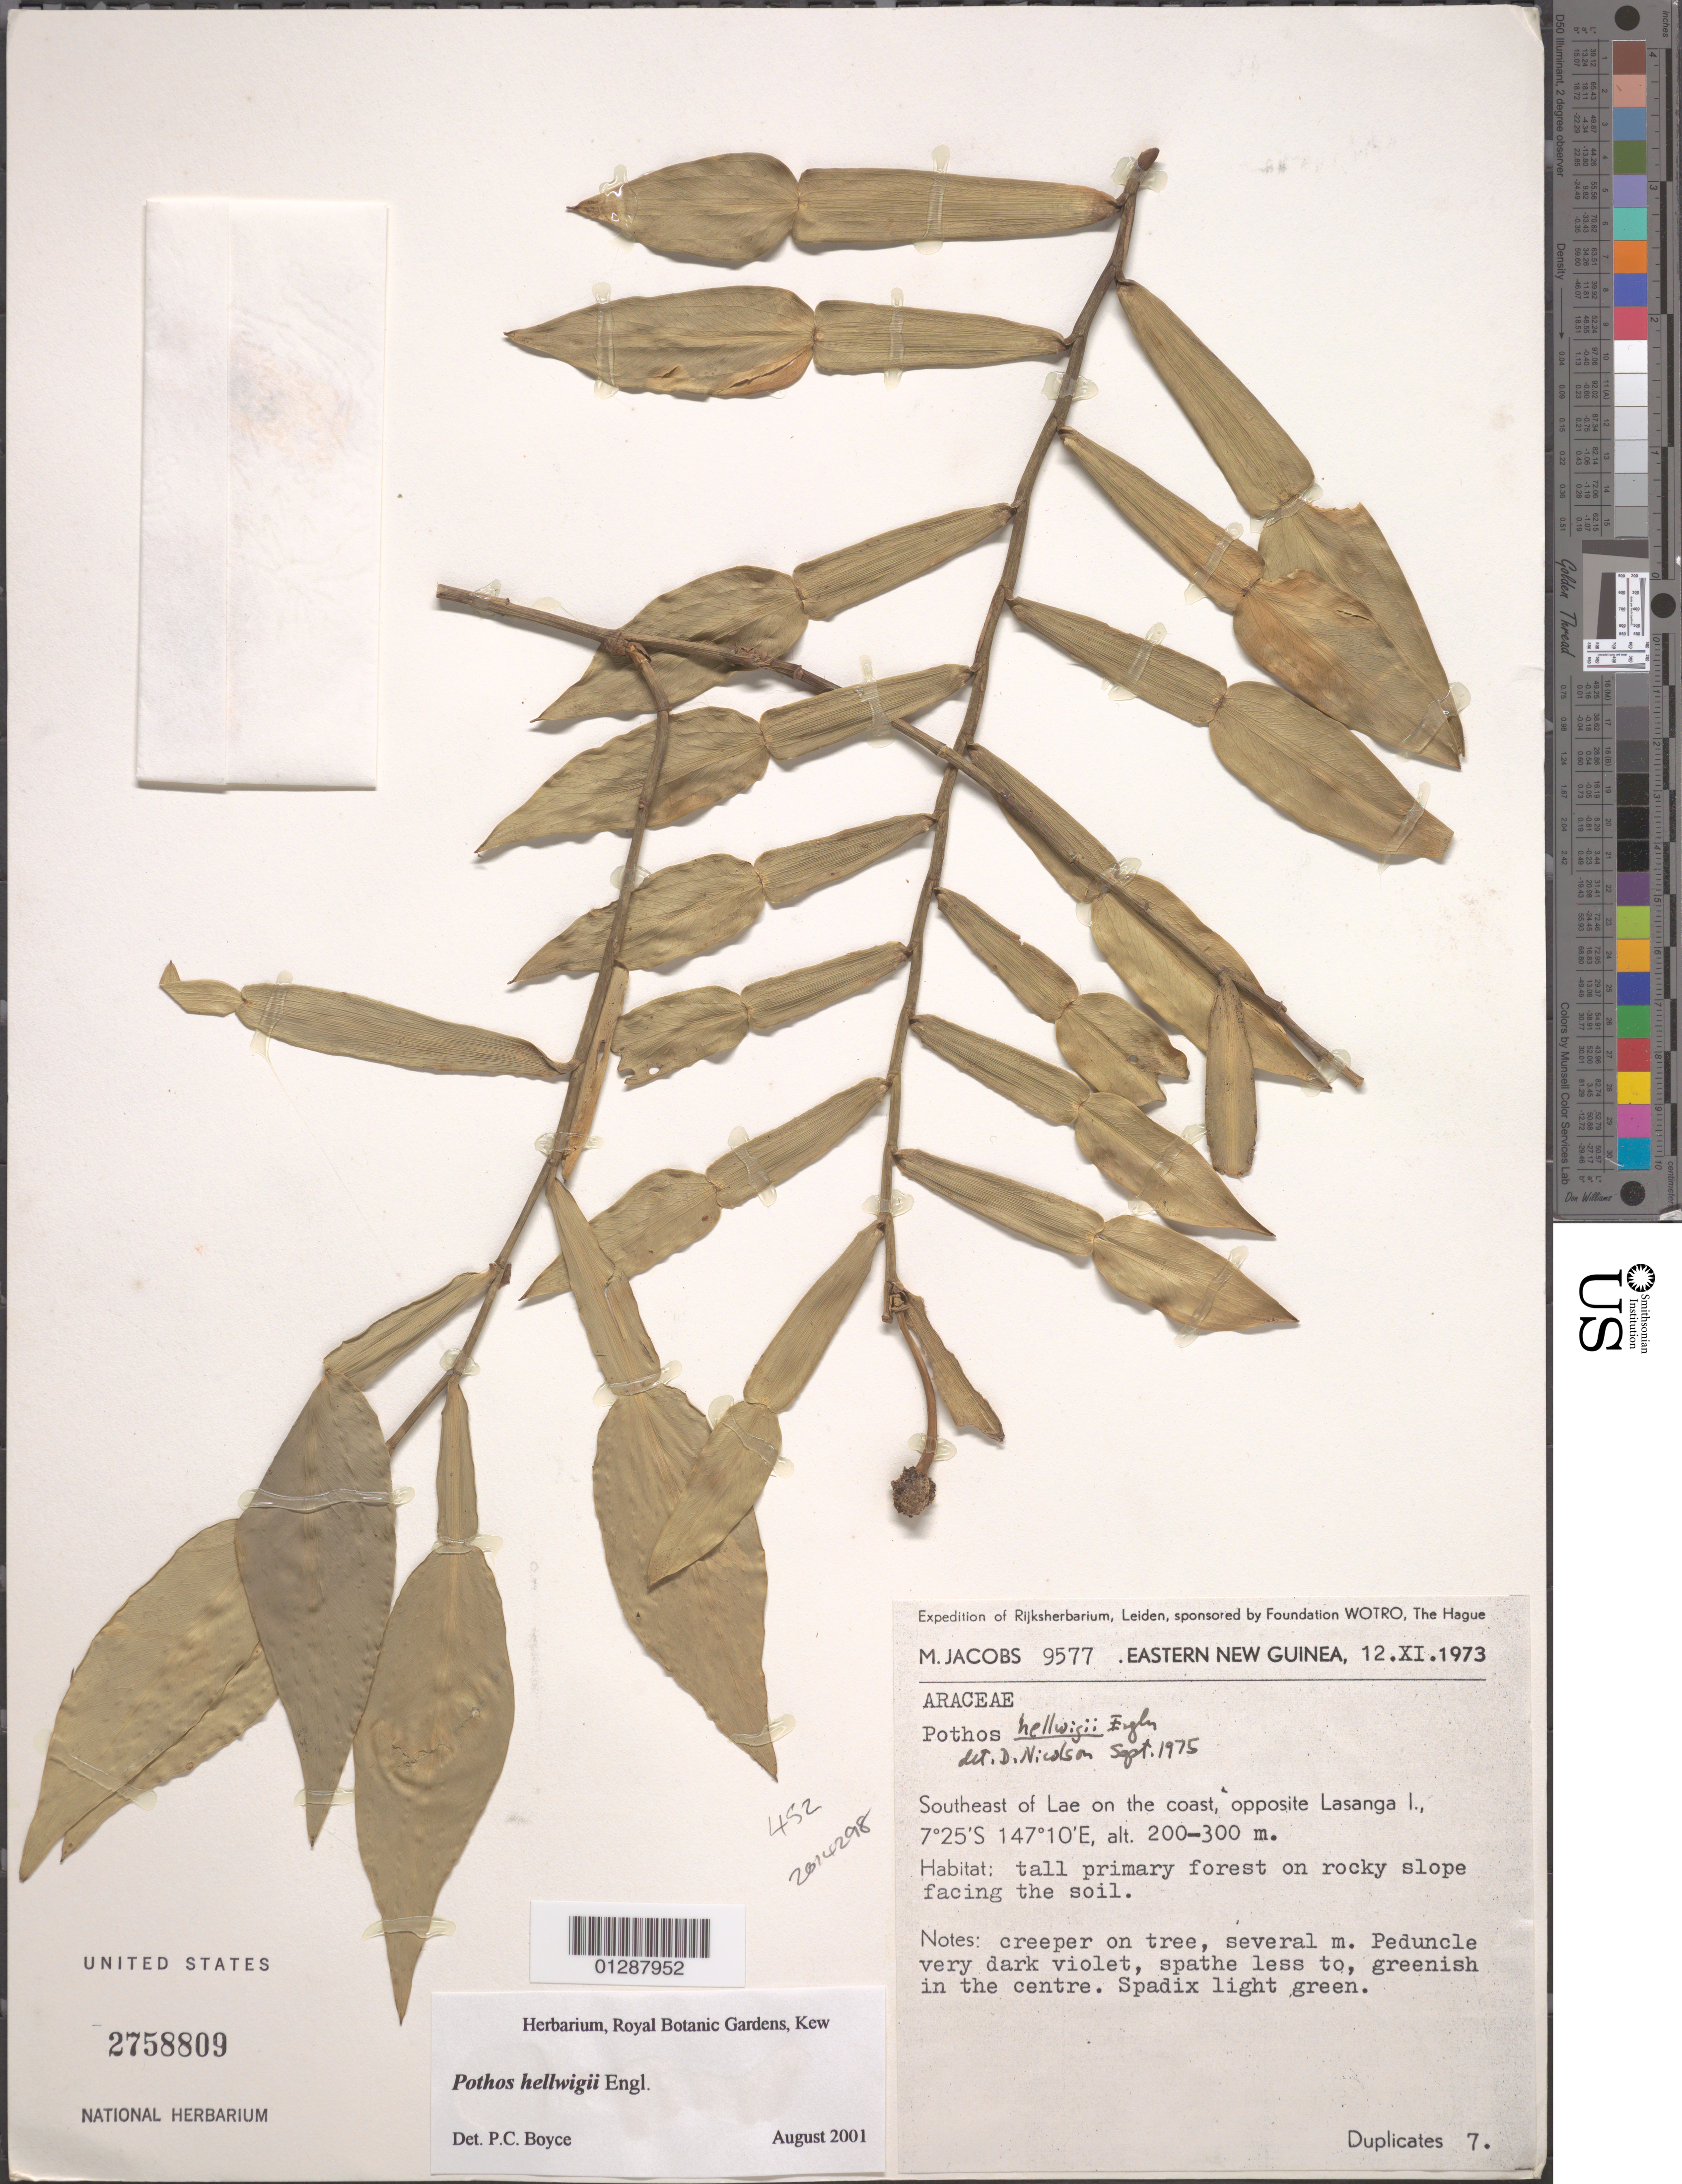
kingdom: Plantae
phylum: Tracheophyta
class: Liliopsida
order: Alismatales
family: Araceae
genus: Pothos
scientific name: Pothos hellwigii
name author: Engl.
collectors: M. Jacobs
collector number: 9577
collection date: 1973-11-12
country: Papua New Guinea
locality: Eastern New Guinea. Southeast of Lae on the coast, opposite Lasanga I. On rocky slope facing the soil.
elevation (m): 200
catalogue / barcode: US 2758809